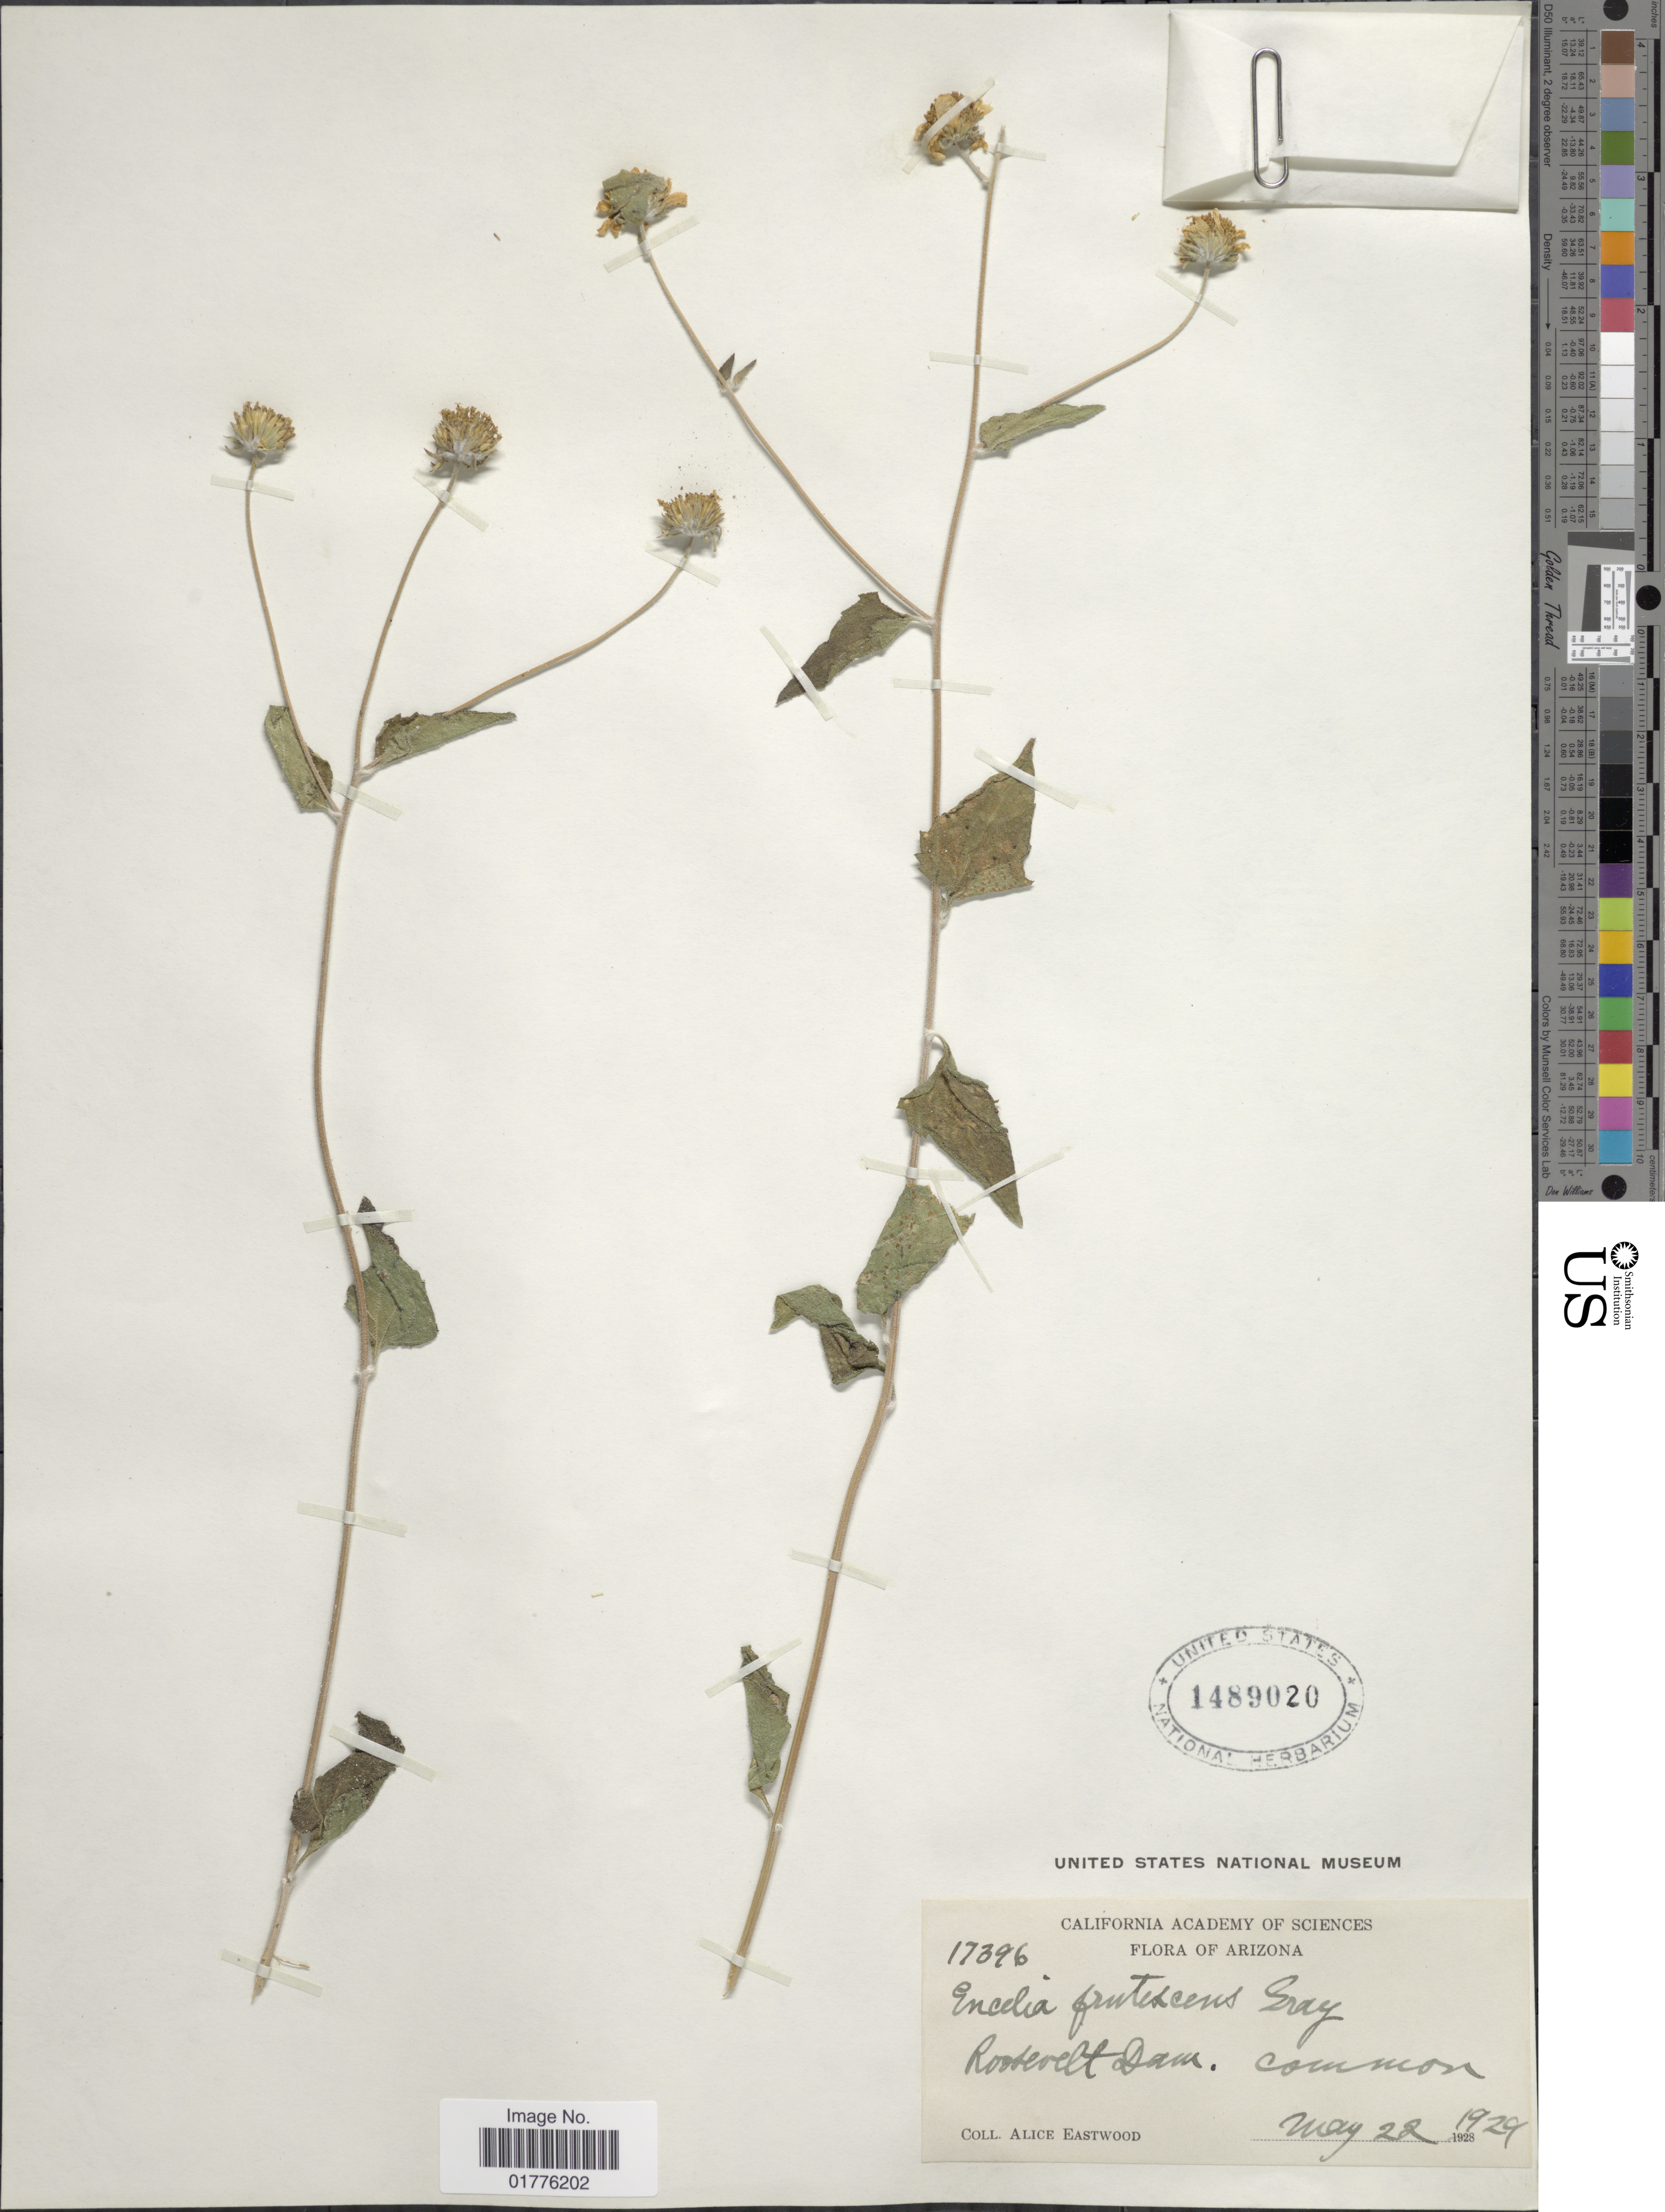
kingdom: Plantae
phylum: Tracheophyta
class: Magnoliopsida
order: Asterales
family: Asteraceae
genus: Encelia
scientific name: Encelia frutescens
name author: (A. Gray) A. Gray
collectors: A. Eastwood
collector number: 17396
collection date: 1929-05-22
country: United States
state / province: Arizona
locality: Roosevelt Dam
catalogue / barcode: US 1489020